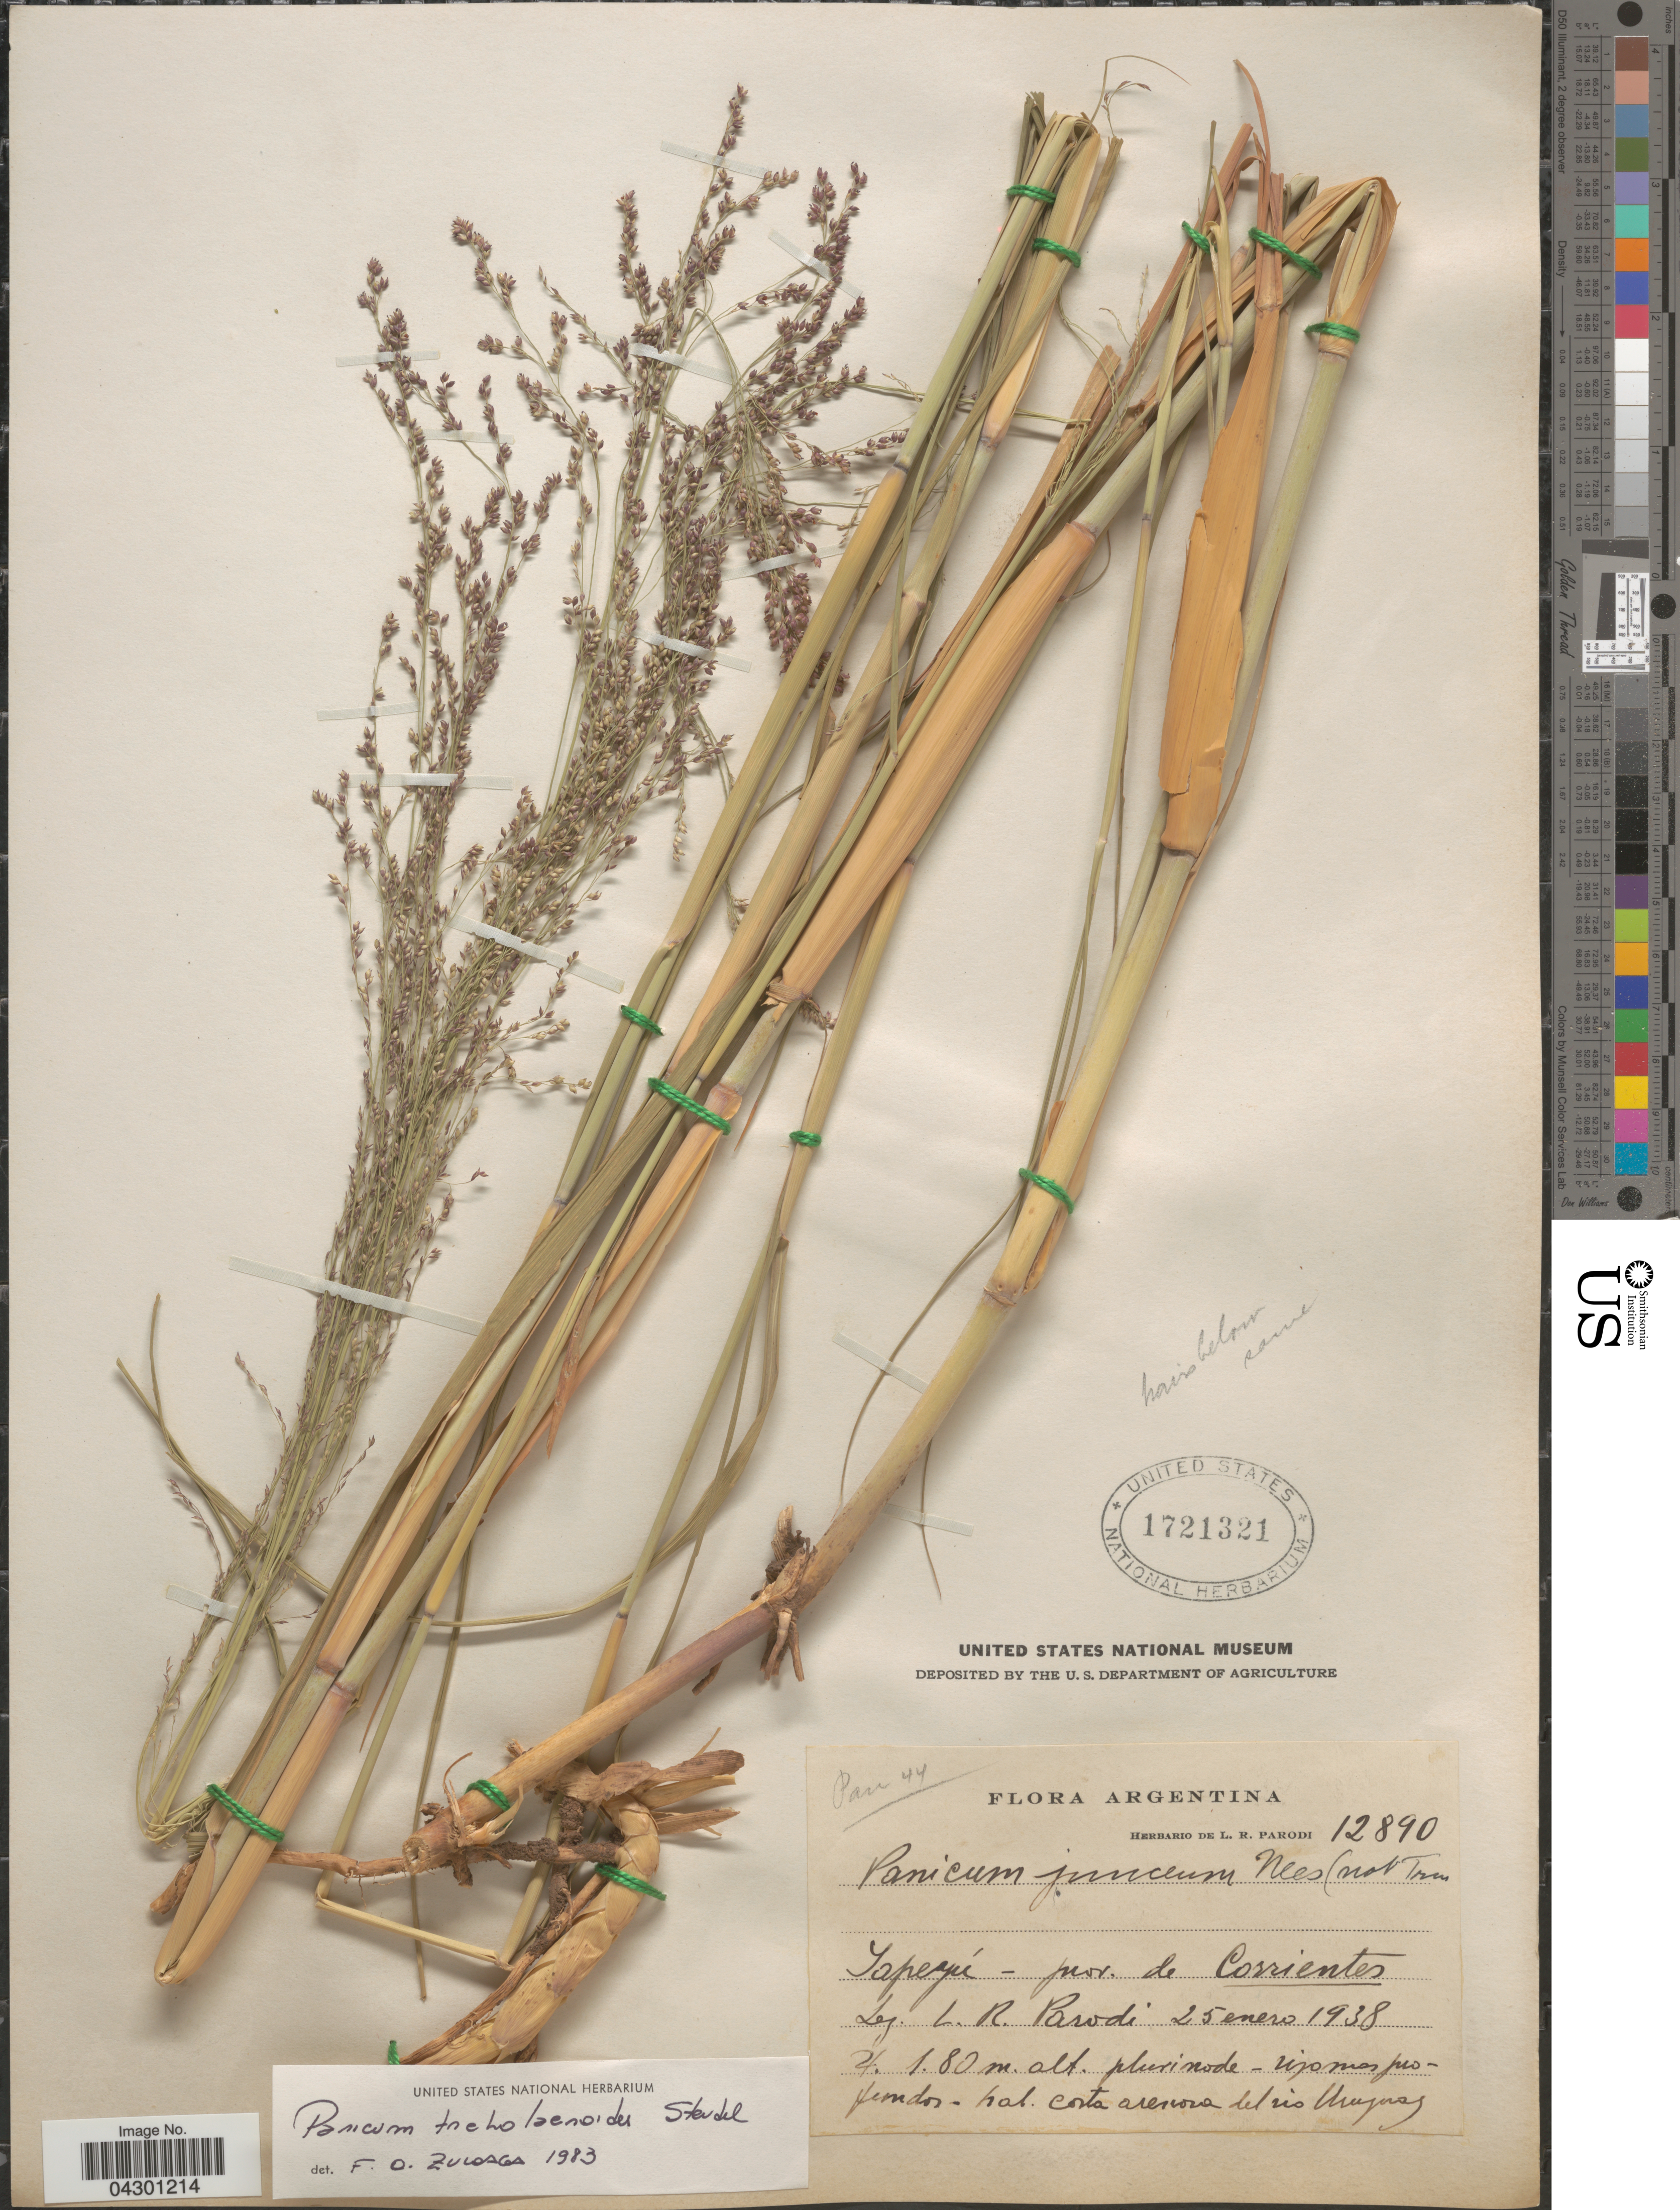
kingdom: Plantae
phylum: Tracheophyta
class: Liliopsida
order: Poales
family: Poaceae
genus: Panicum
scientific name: Panicum tricholaenoides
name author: Steud.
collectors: L. R. Parodi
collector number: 12890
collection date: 1938-01-25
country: Argentina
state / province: Corrientes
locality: Yapeyu. Costa arenosa del rìo Uruguay.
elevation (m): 1.8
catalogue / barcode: US 1721321